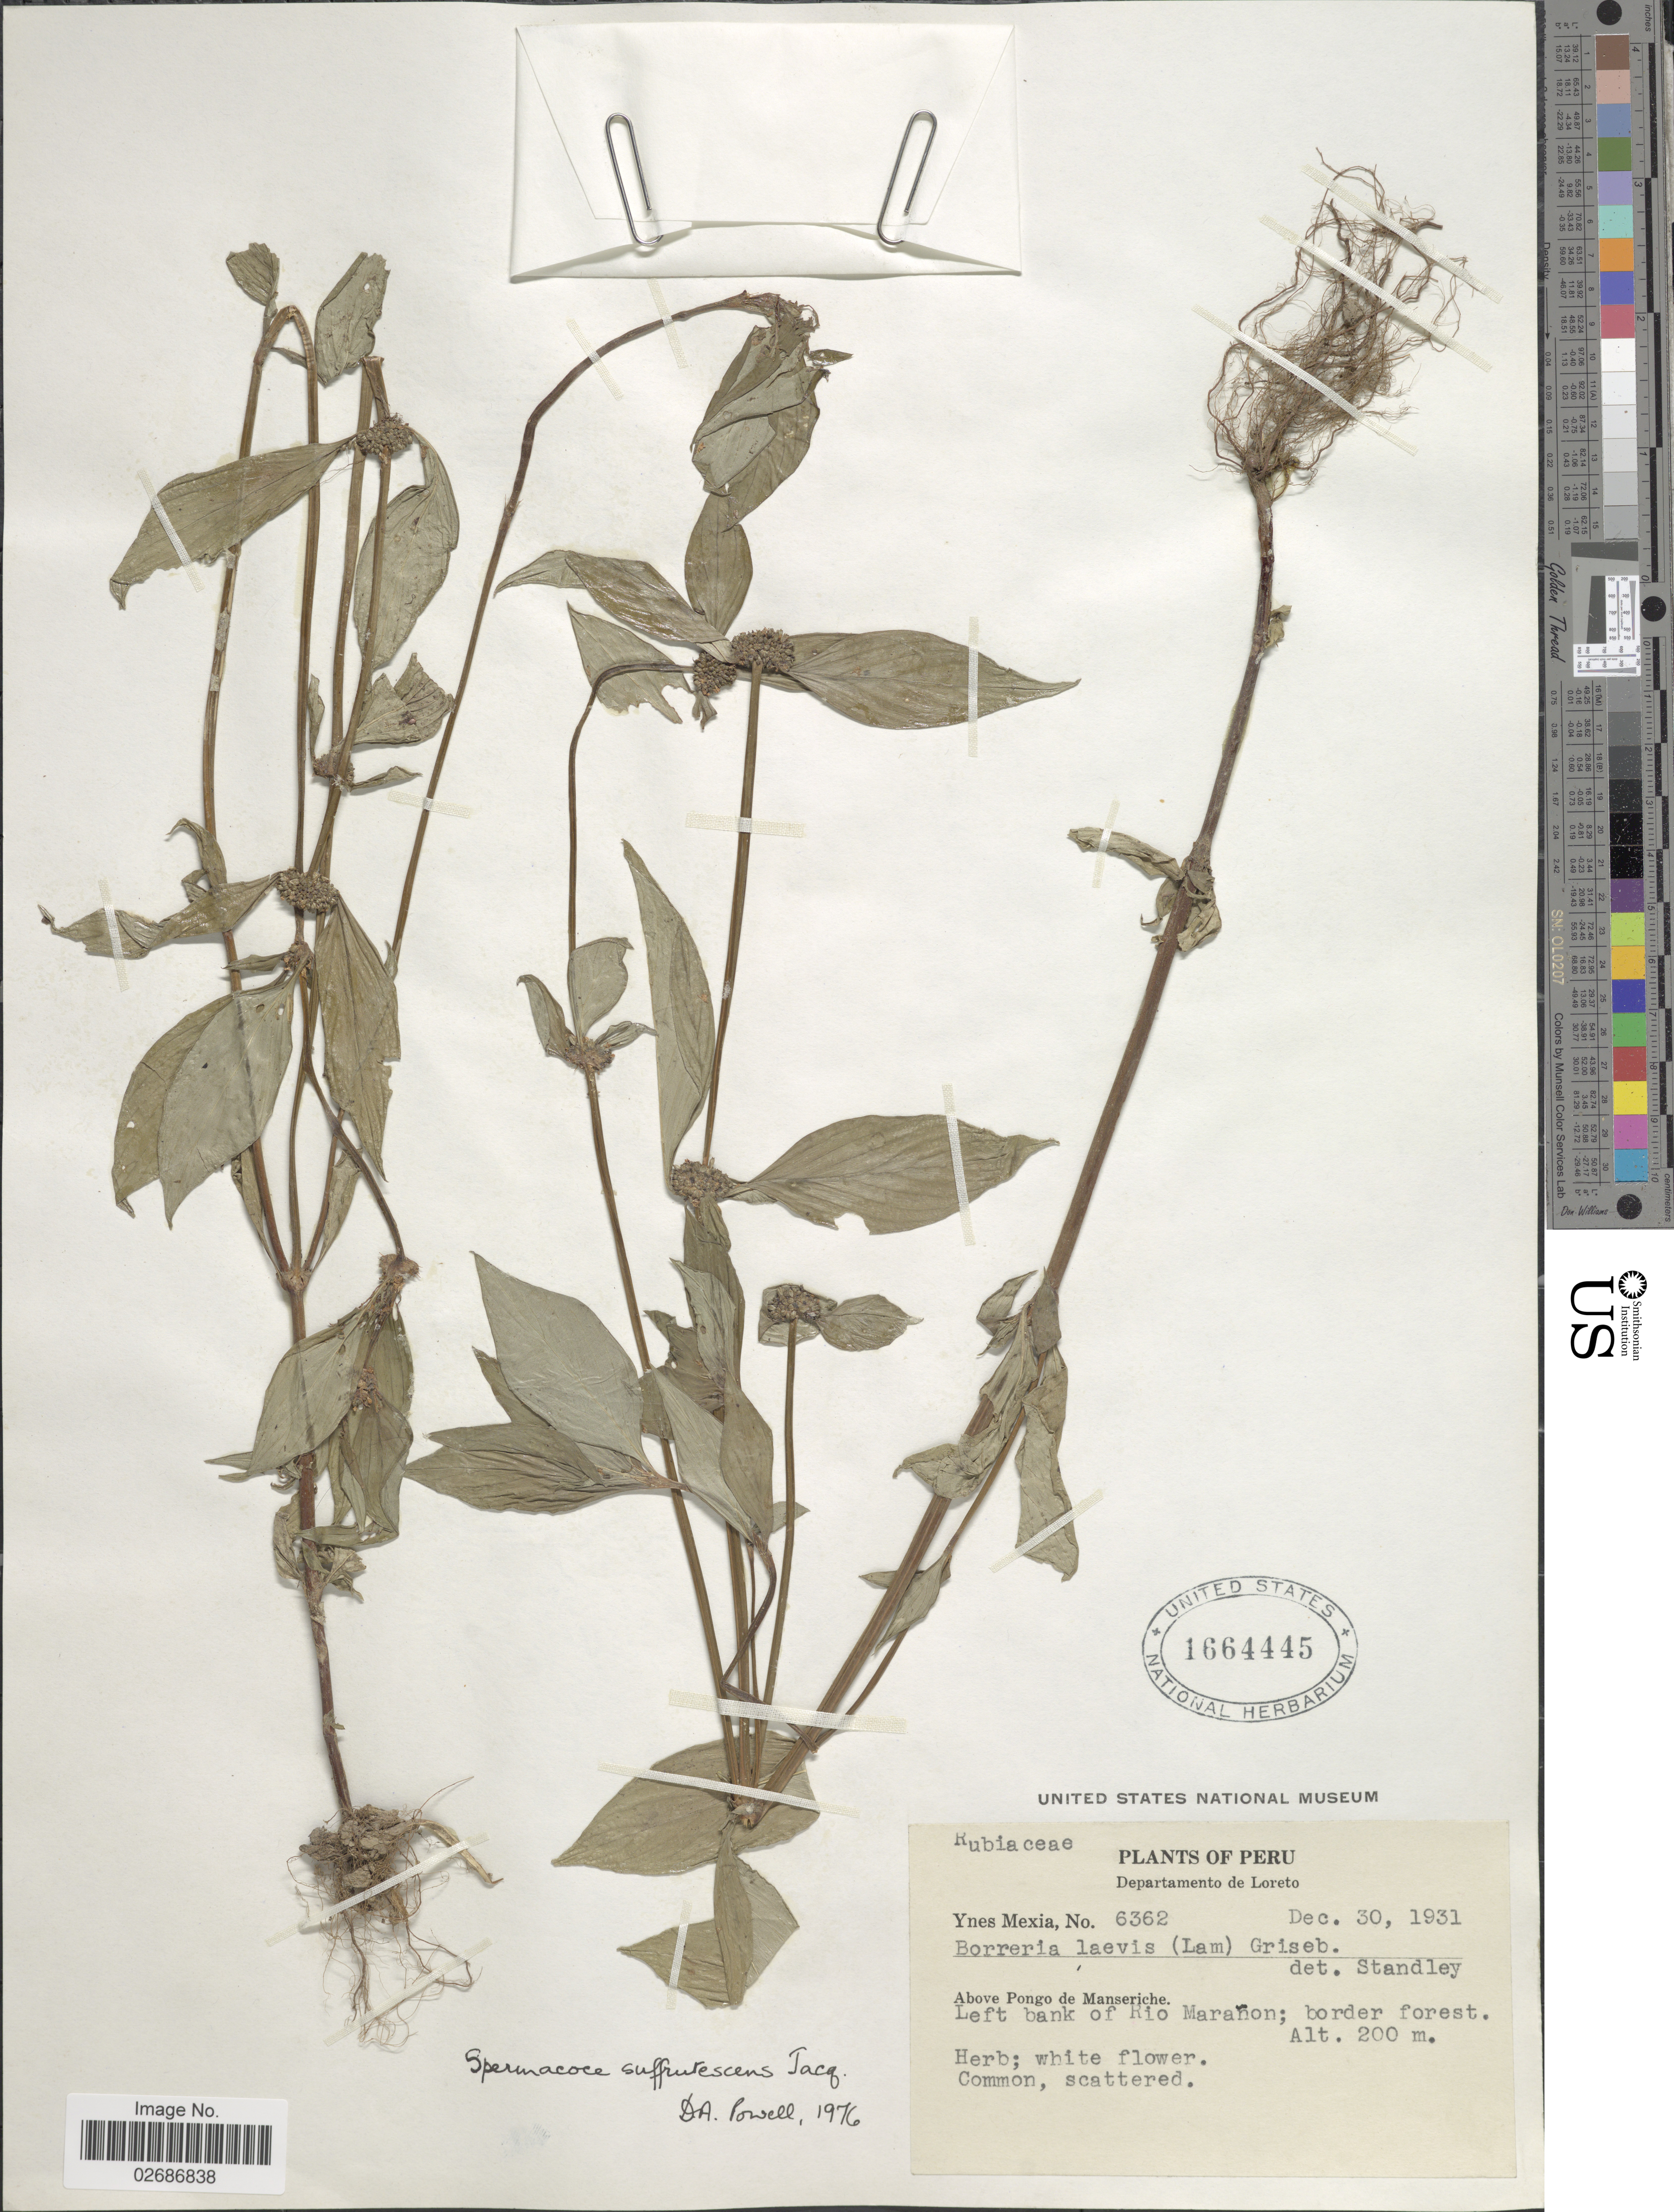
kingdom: Plantae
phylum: Tracheophyta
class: Magnoliopsida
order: Gentianales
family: Rubiaceae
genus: Borreria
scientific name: Borreria remota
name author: (Lam.) Bacigalupo & E.L. Cabral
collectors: Y. Mexia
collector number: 6362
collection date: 1931-12-30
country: Peru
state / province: Loreto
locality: Above Pongo de Manseriche, Left bank of Rio Maranon; border forest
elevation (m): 200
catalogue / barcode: US 1664445